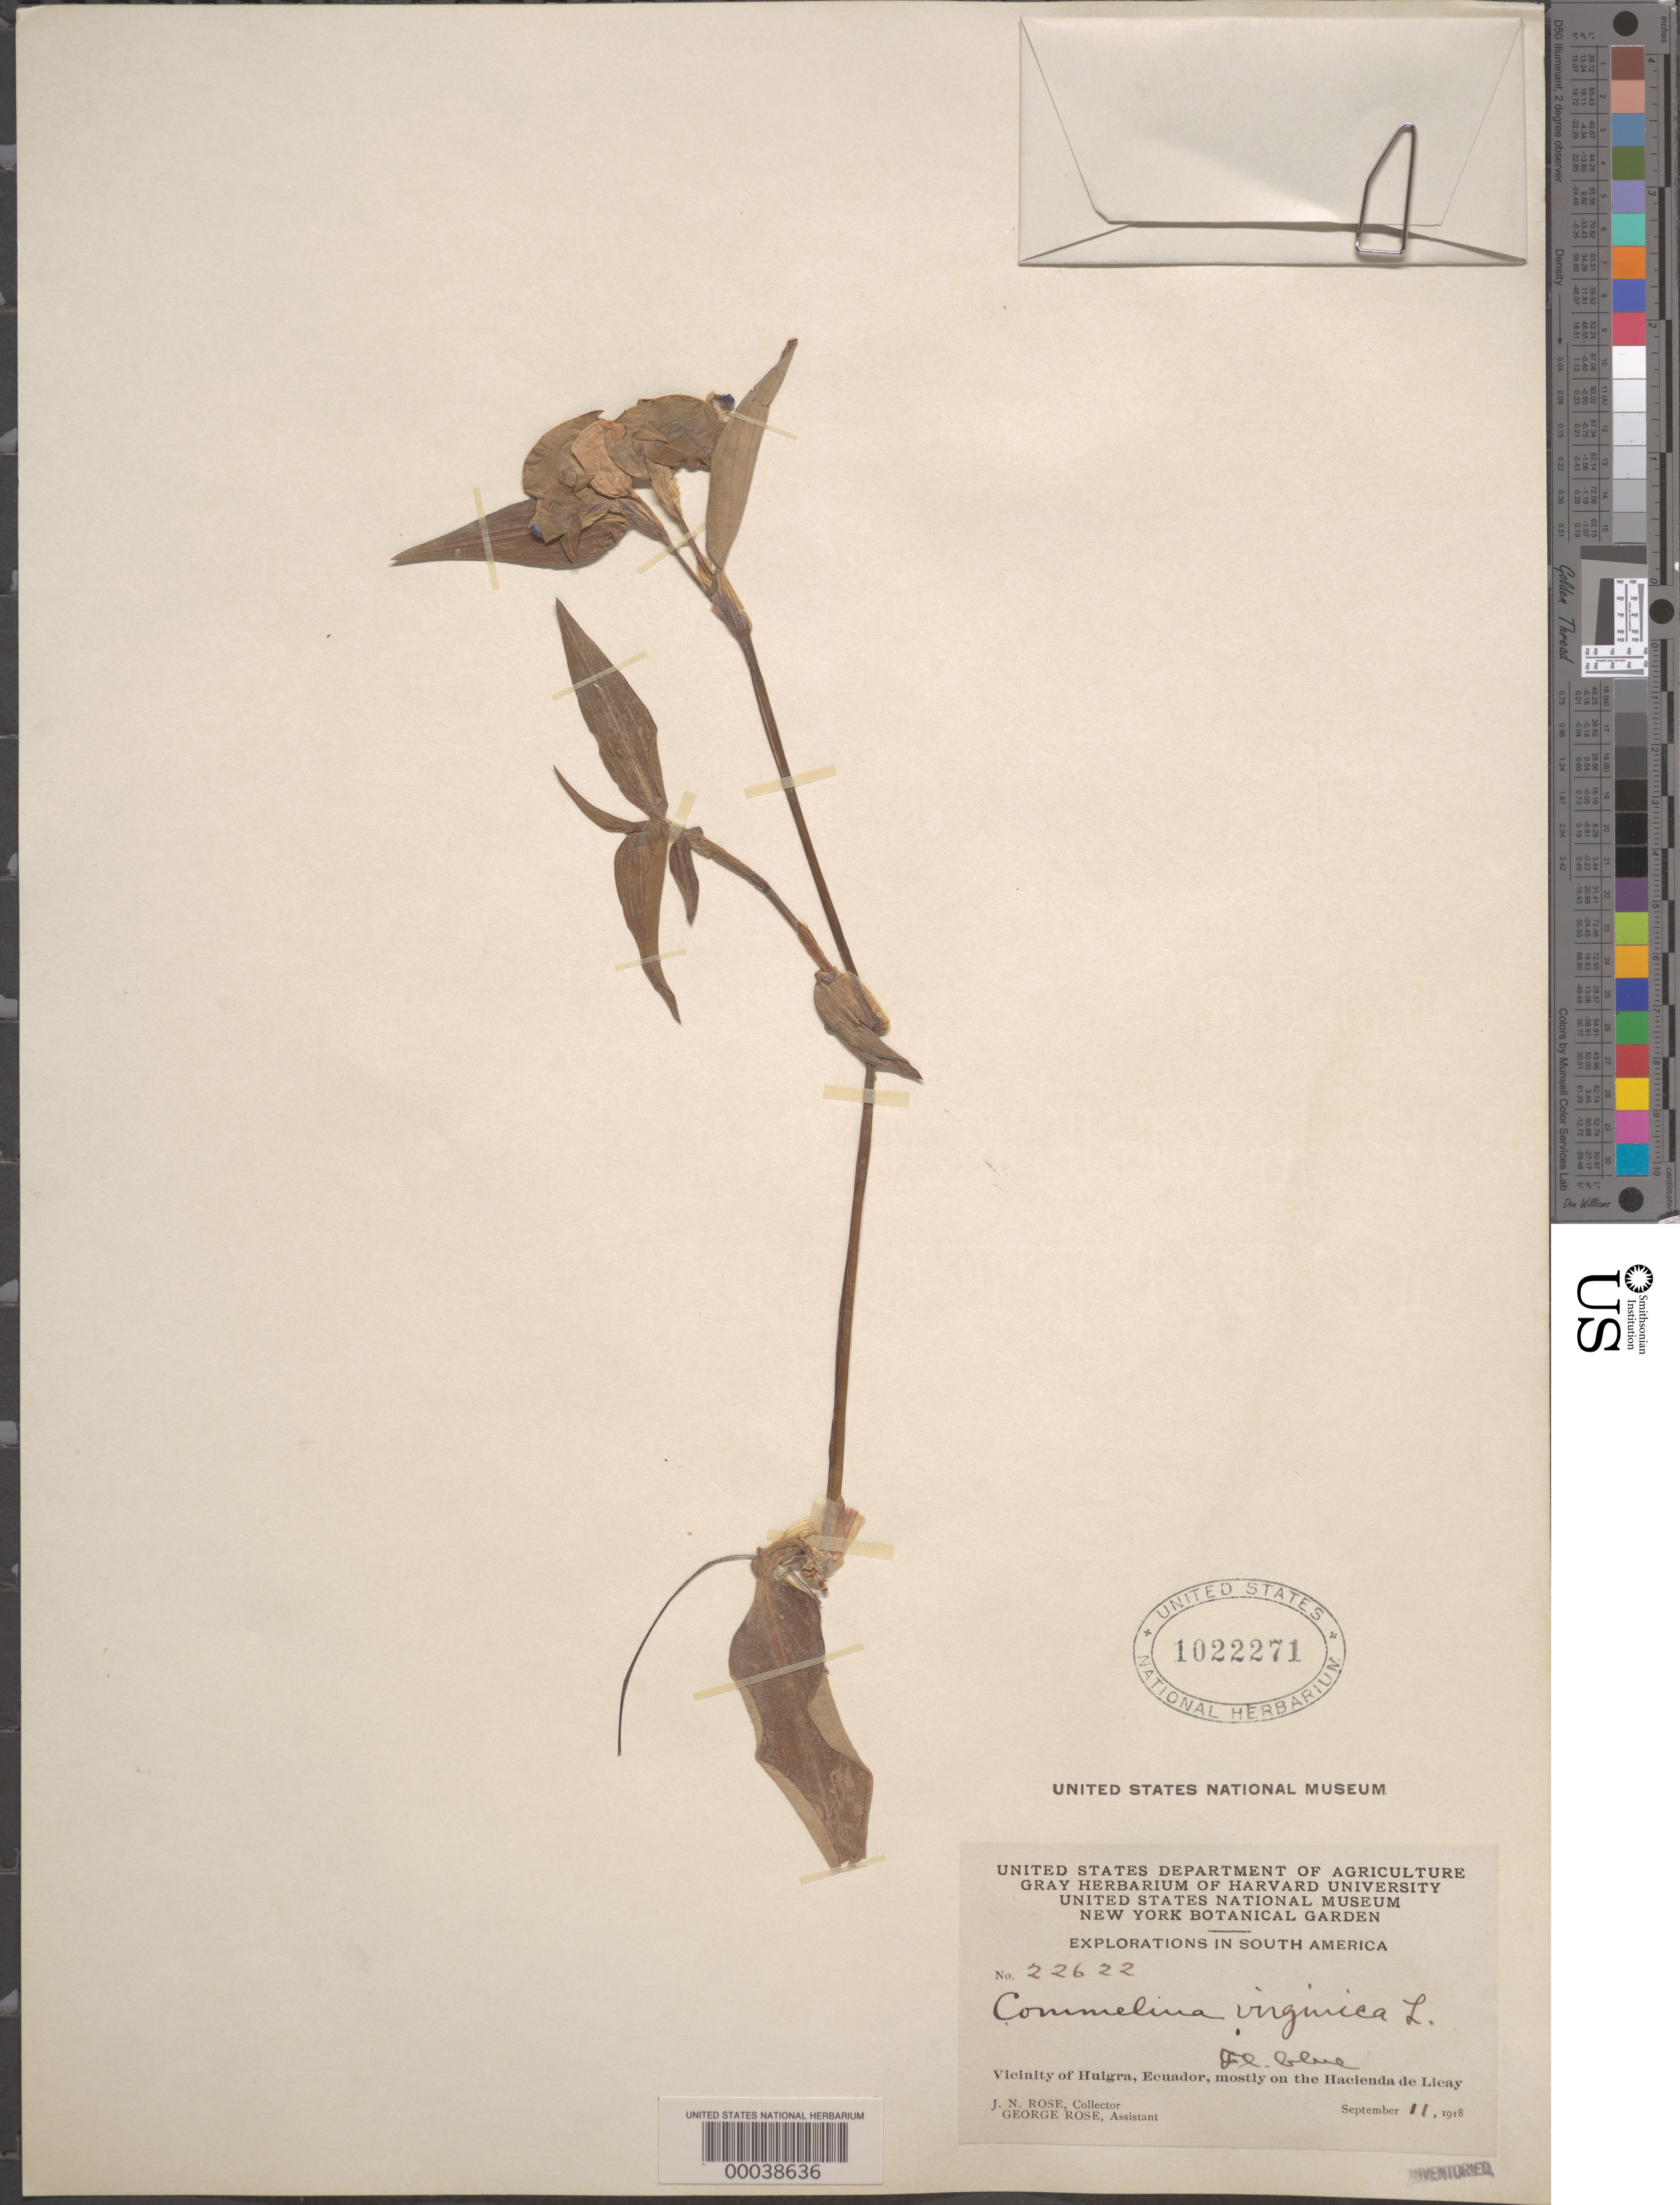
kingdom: Plantae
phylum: Tracheophyta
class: Liliopsida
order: Commelinales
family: Commelinaceae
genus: Commelina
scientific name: Commelina erecta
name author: L.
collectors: J. N. Rose & G. Rose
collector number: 22622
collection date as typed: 11 Sep 1918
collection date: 1918-09-11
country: Ecuador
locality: Huigra, Hacienda de Licay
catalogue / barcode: US 1022271